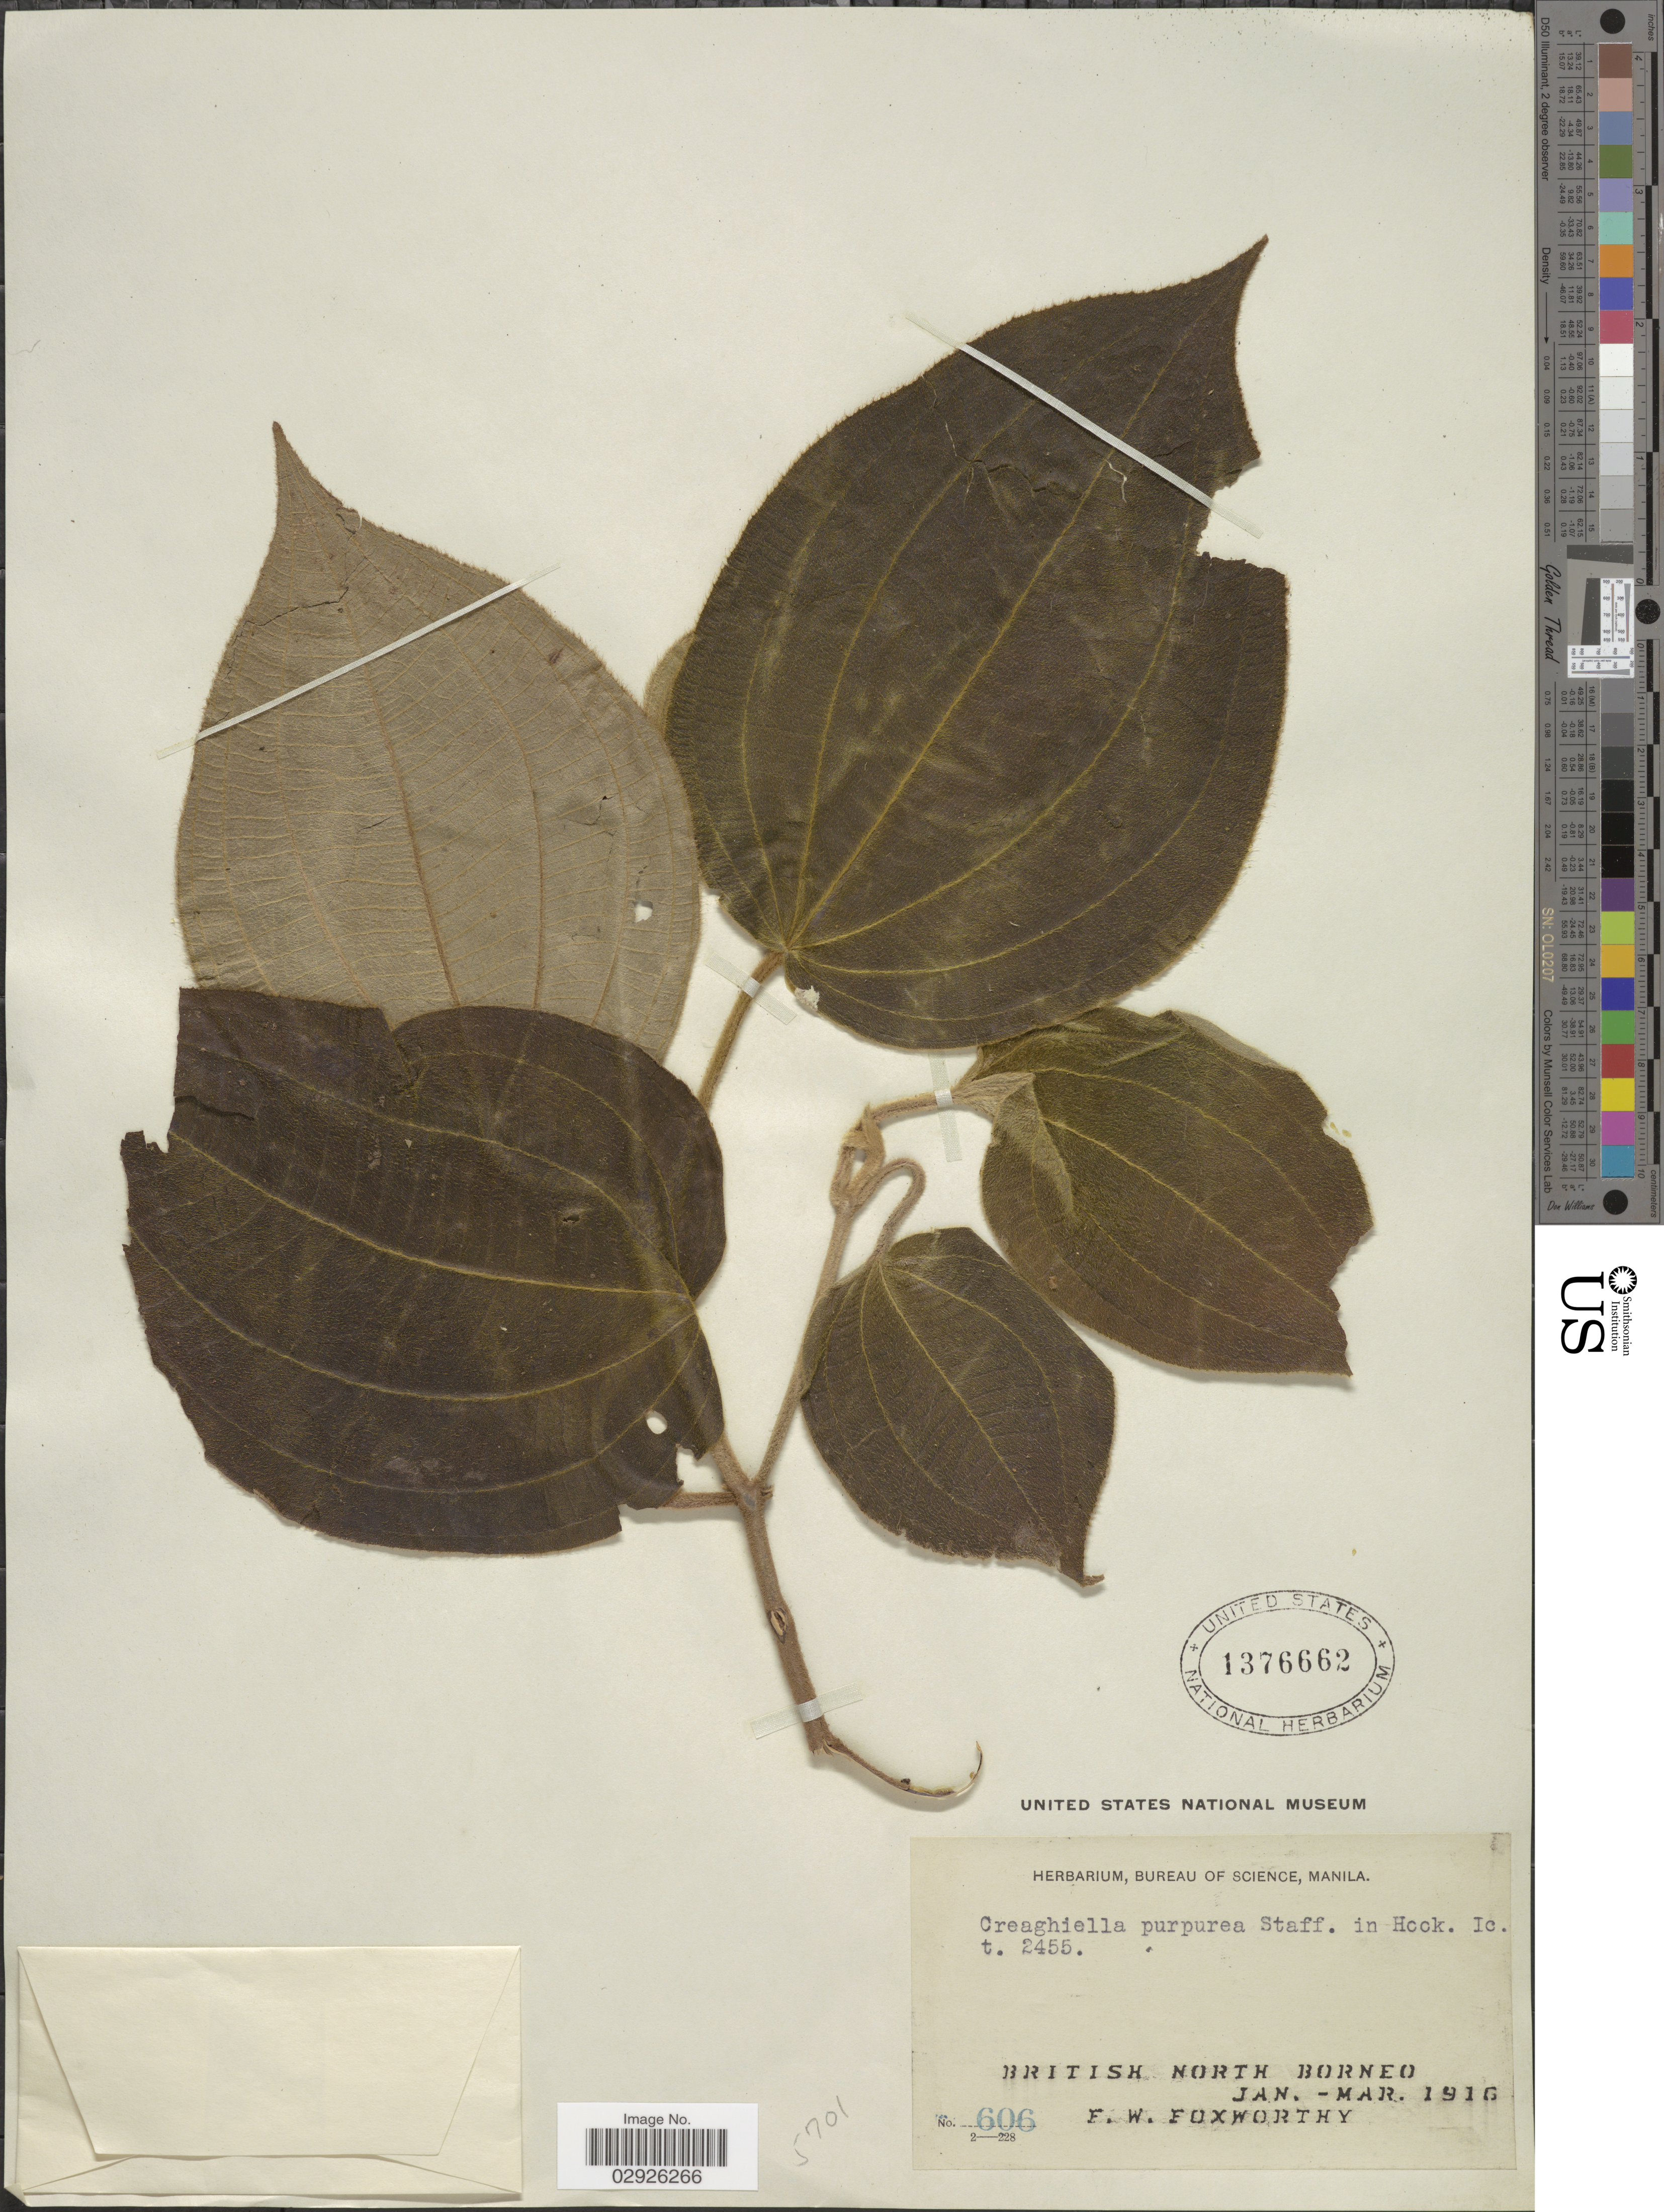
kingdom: Plantae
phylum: Tracheophyta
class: Magnoliopsida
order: Myrtales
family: Melastomataceae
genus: Anerincleistus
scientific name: Anerincleistus purpureus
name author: (Stapf) J.F. Maxwell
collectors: F. W. Foxworthy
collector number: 606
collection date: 1916-01/1916-03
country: Malaysia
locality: British North Borneo.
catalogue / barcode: US 1376662